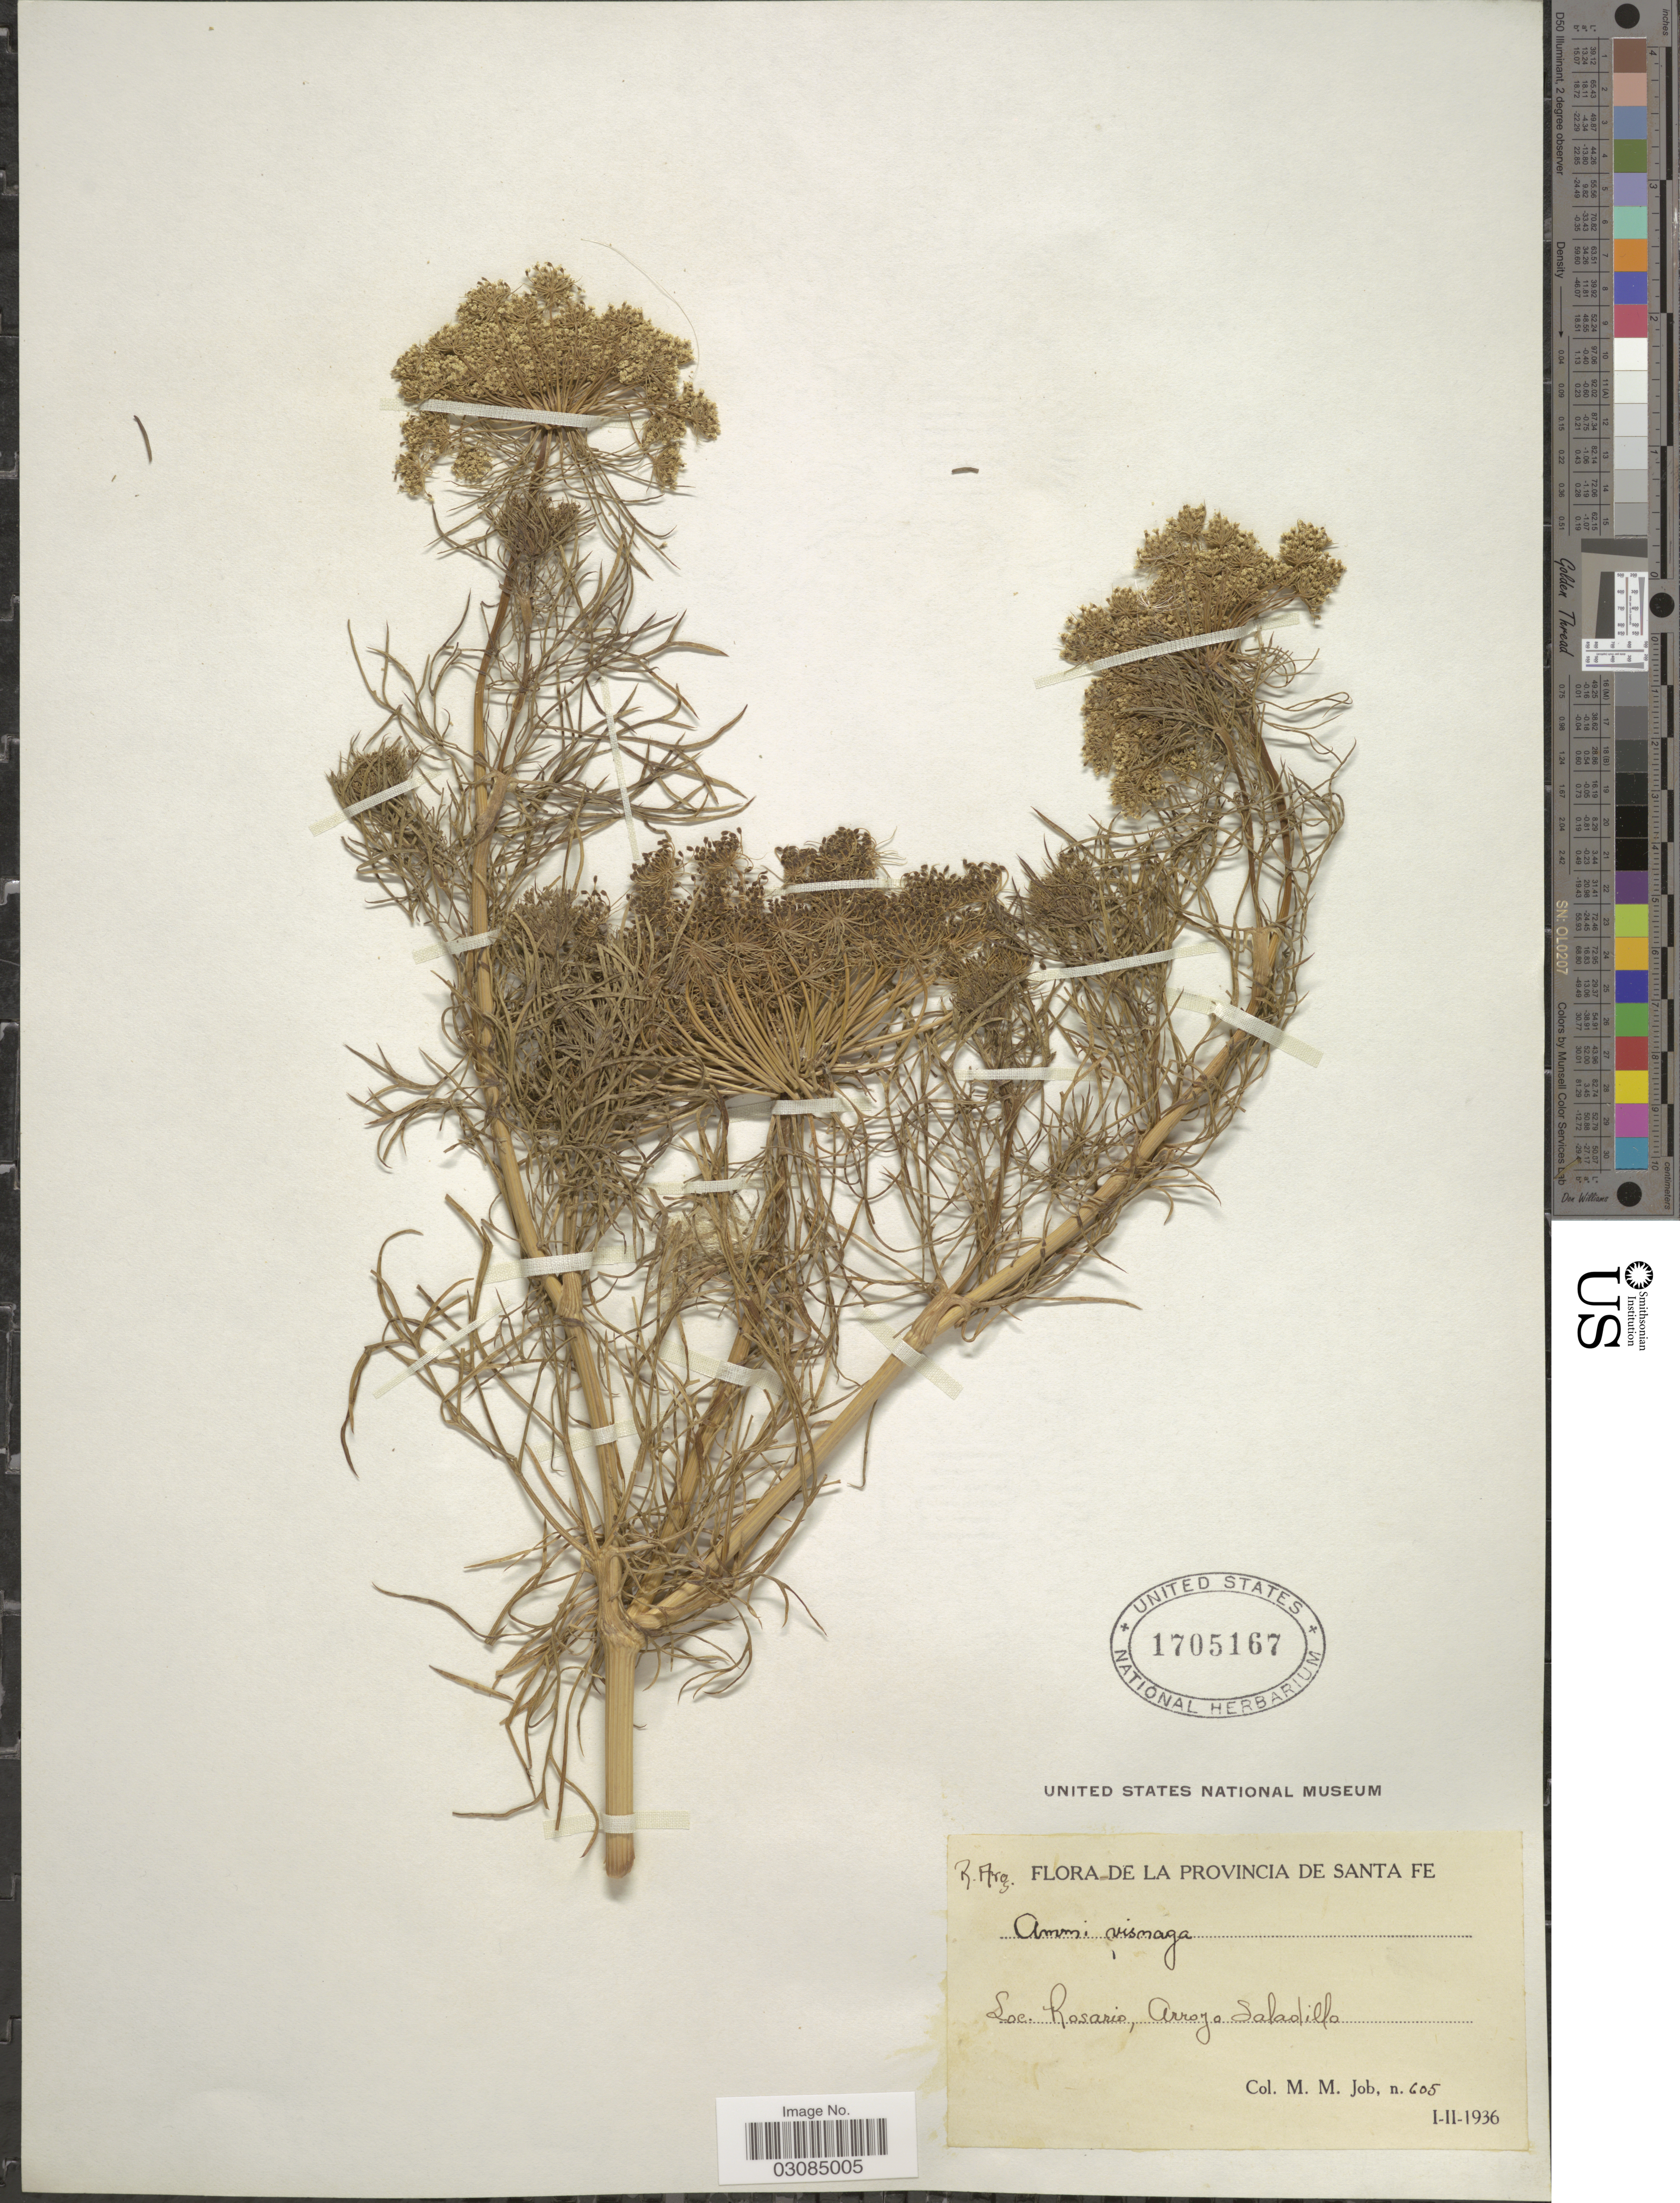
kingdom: Plantae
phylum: Tracheophyta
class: Magnoliopsida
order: Apiales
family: Apiaceae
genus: Ammi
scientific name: Ammi visnaga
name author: (L.) Lam.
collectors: M. Job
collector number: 605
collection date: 1936-02-01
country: Argentina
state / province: Santa Fe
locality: Provincia de Santa Fe. Rosario, Arroyo Saladillo.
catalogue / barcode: US 1705167